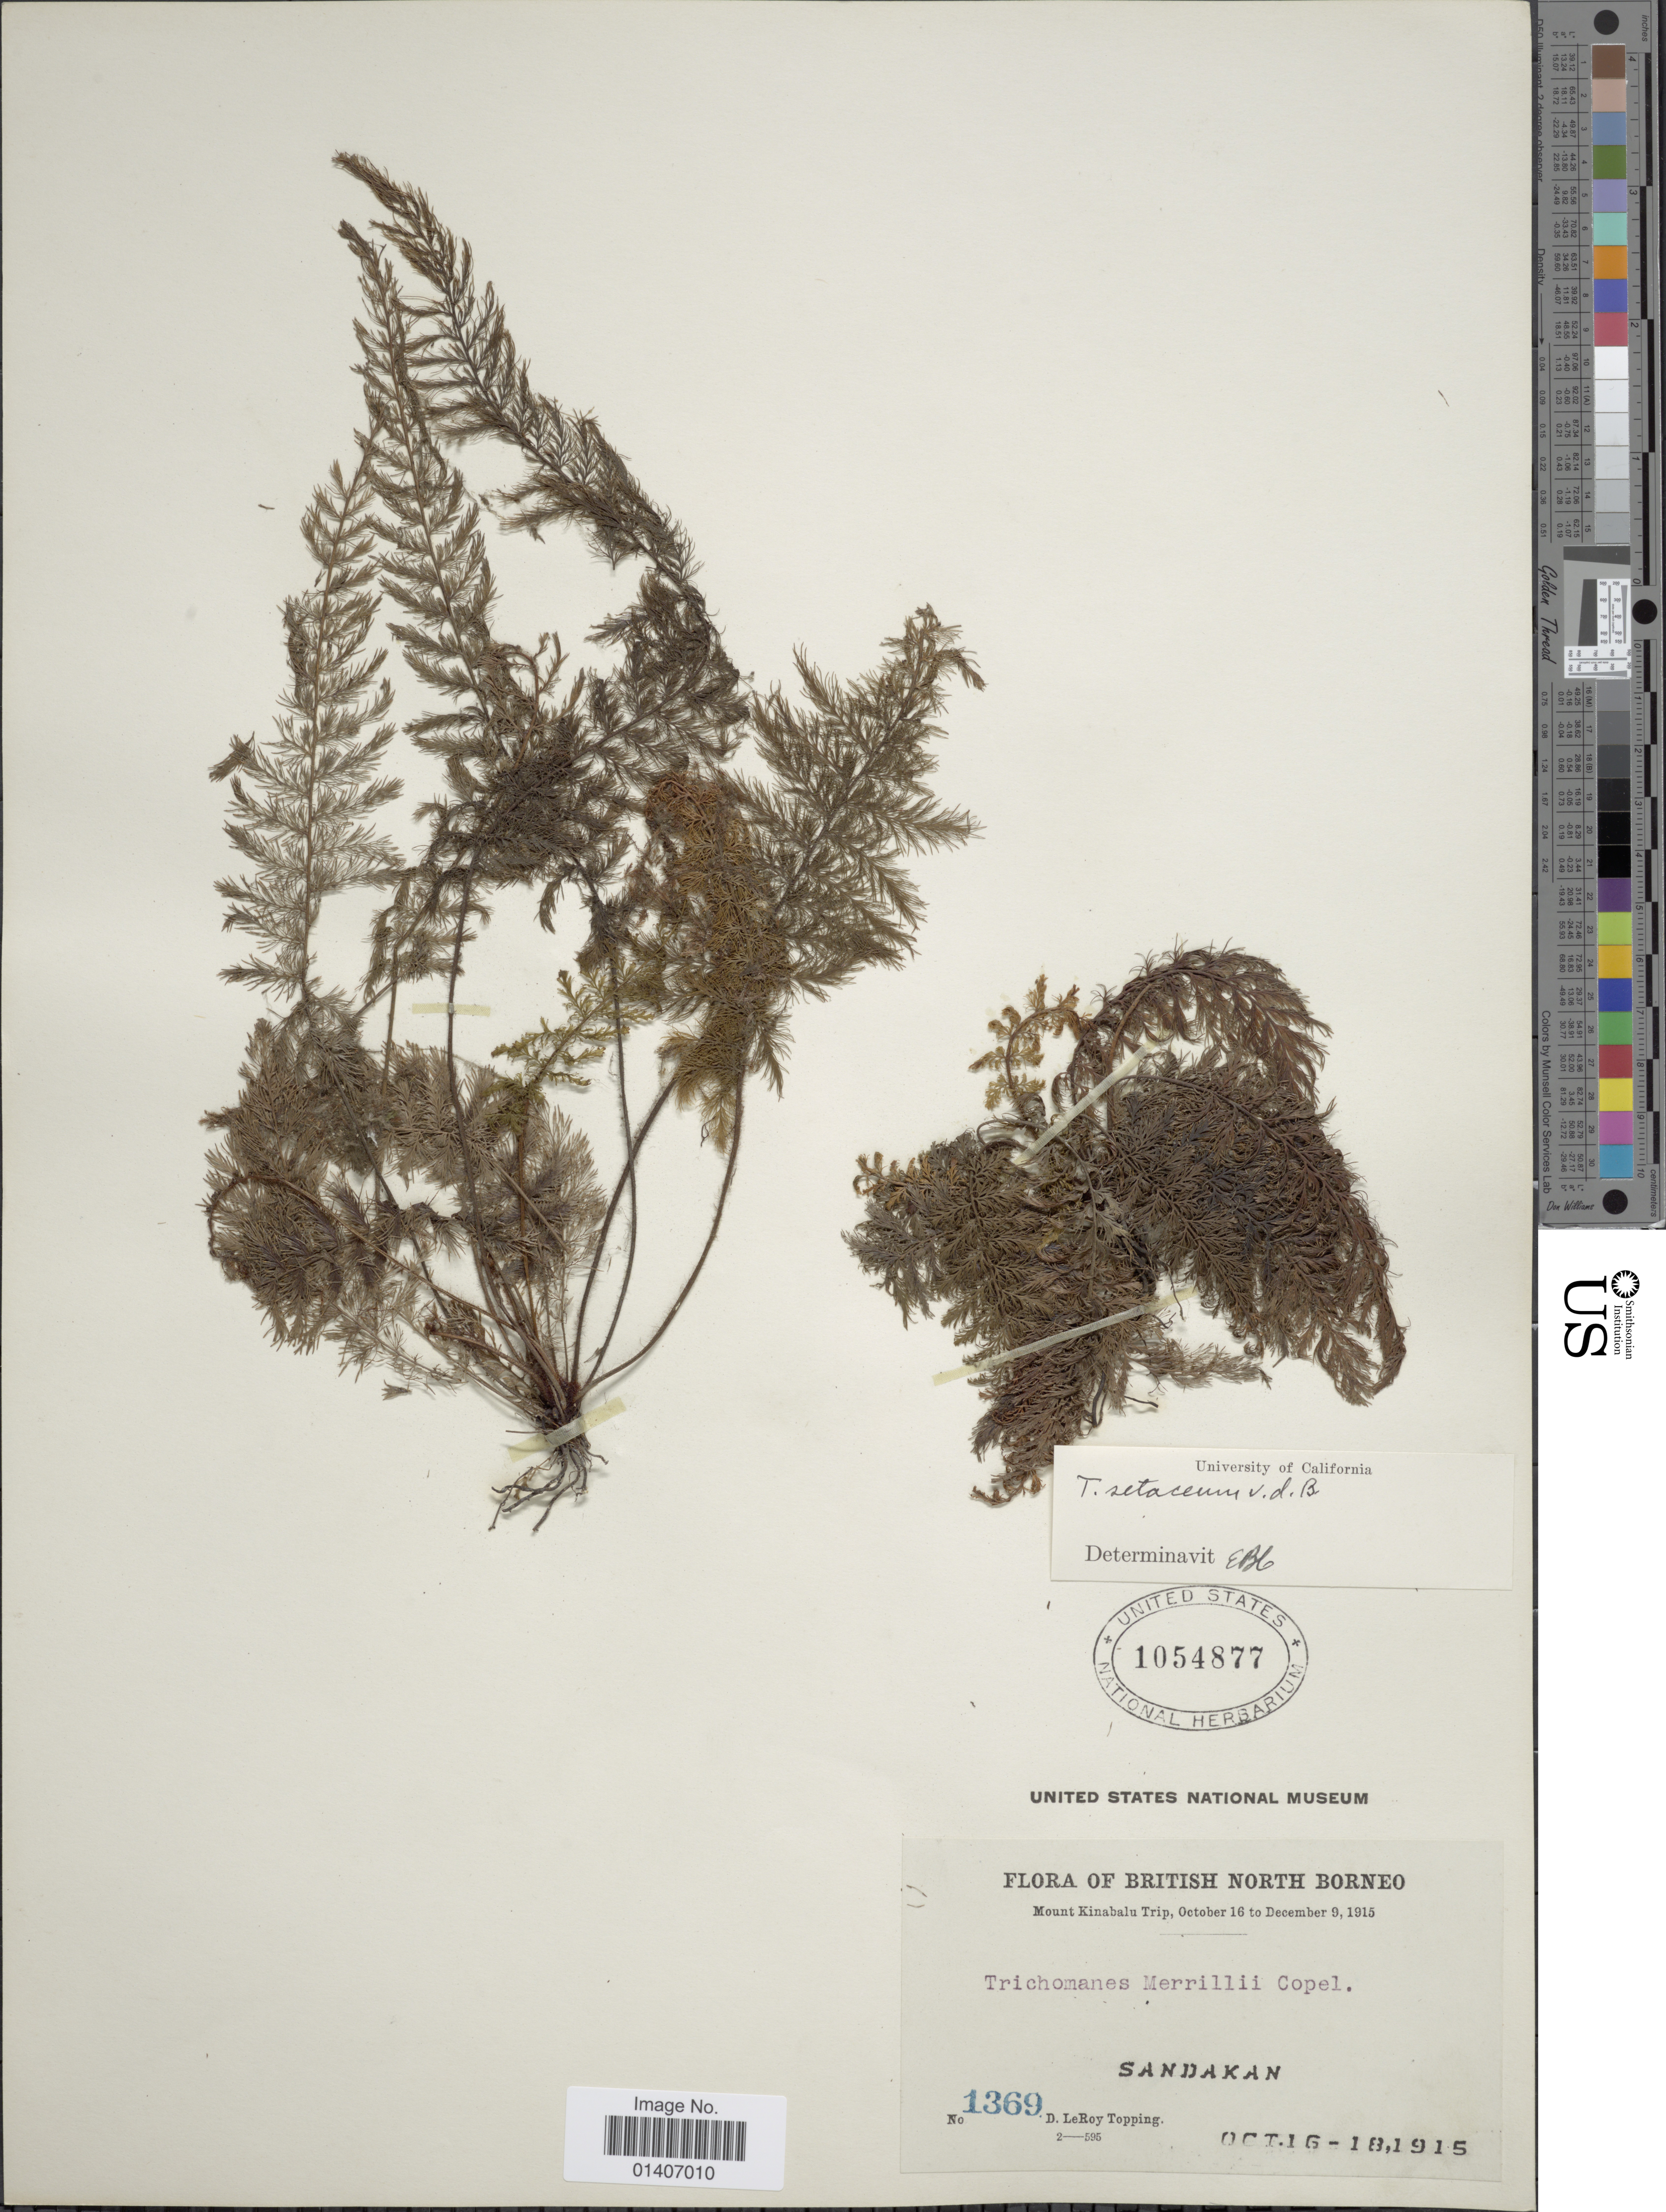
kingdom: Plantae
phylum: Tracheophyta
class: Polypodiopsida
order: Hymenophyllales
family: Hymenophyllaceae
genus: Abrodictyum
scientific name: Abrodictyum setaceum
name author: (Bosch) Ebihara & K. Iwats.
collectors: D. L. Topping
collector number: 1369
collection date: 1915-10-16/1915-10-18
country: Malaysia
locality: British North Borneo, Mount Kinabalu Trip, Sandakan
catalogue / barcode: US 1054877